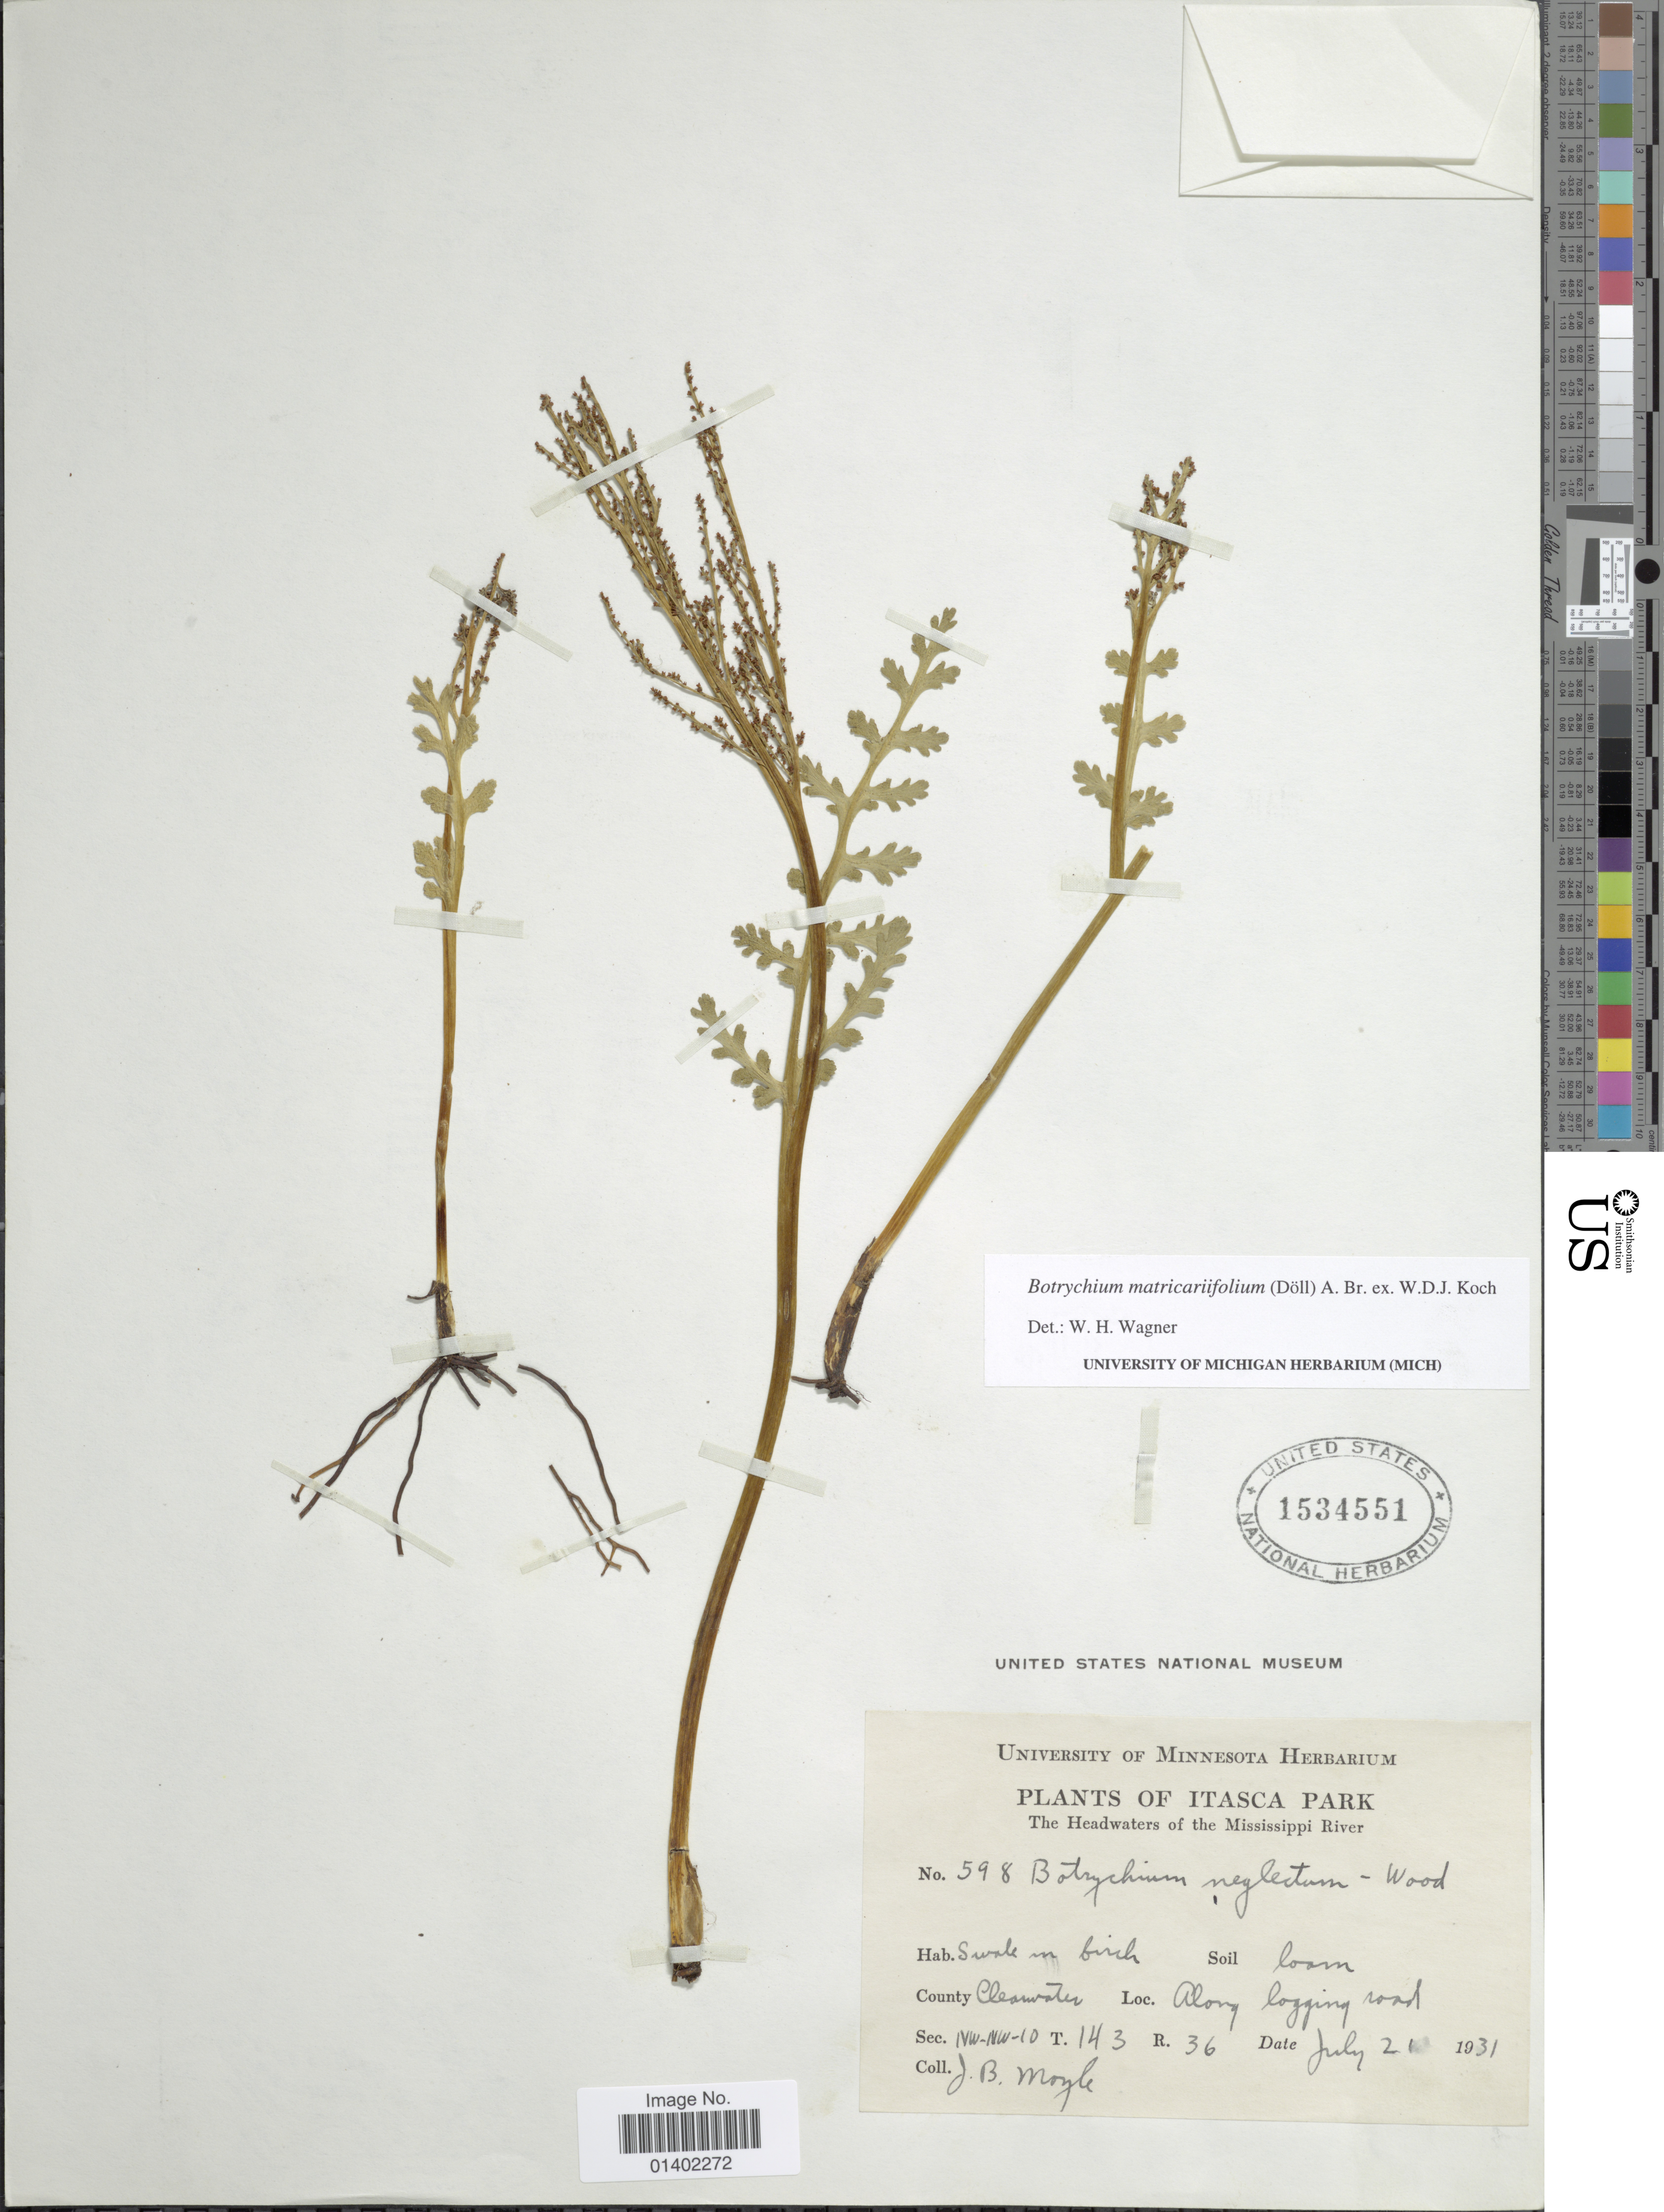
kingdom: Plantae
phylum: Tracheophyta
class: Polypodiopsida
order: Ophioglossales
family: Ophioglossaceae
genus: Botrychium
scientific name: Botrychium matricariifolium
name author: (A. Braun ex Dowell) A. Braun ex Koch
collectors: J. Moyle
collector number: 598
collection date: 1931-07-21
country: United States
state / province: Minnesota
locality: Plants of the Itasca Park, the headwaters of the Mississippi River, Clearwater, along logging road, Sec. NW- NW- 10, T. 143, R. 36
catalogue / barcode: US 1534551